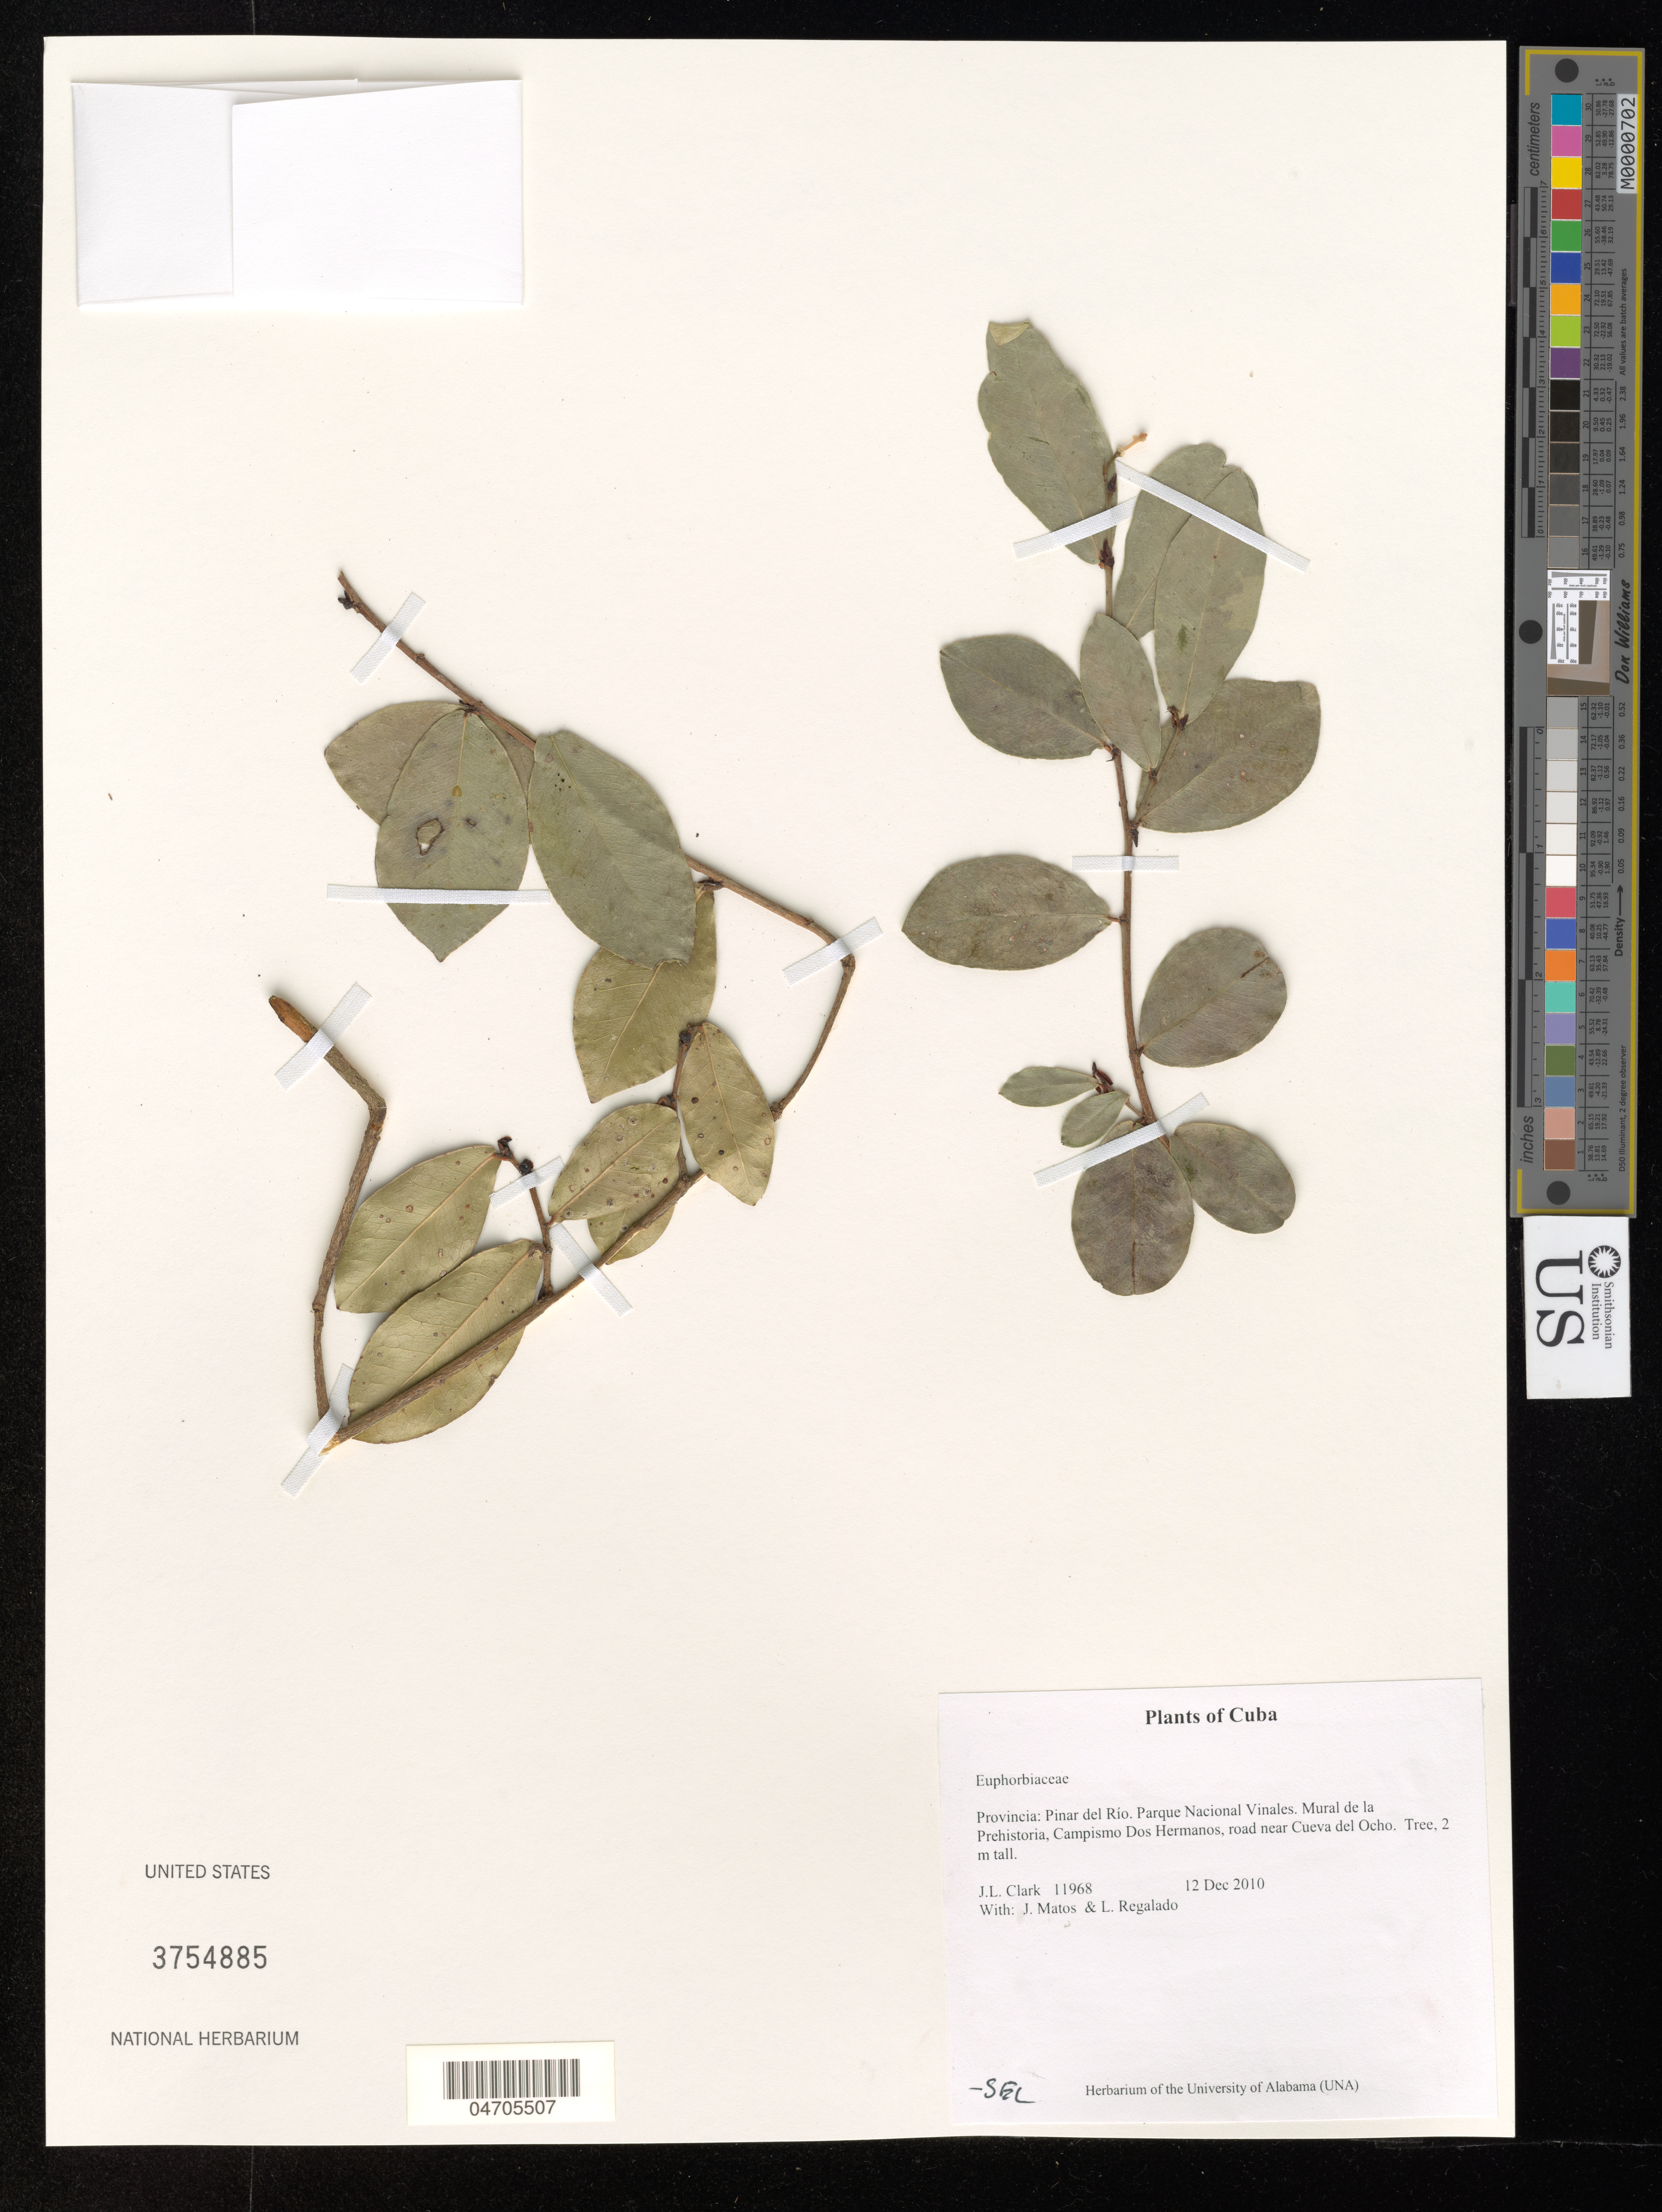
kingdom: Plantae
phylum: Tracheophyta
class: Magnoliopsida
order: Malpighiales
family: Euphorbiaceae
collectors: J. L. Clark, J. Matos & L. Regalado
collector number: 11968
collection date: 2010-12-12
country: Cuba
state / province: Pinar del Río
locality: Parque Nacional Vinales. Mural de la Prehistoria, Campismo Dos Hermanos, road near Cueva del Ocho.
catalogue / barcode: US 3754885